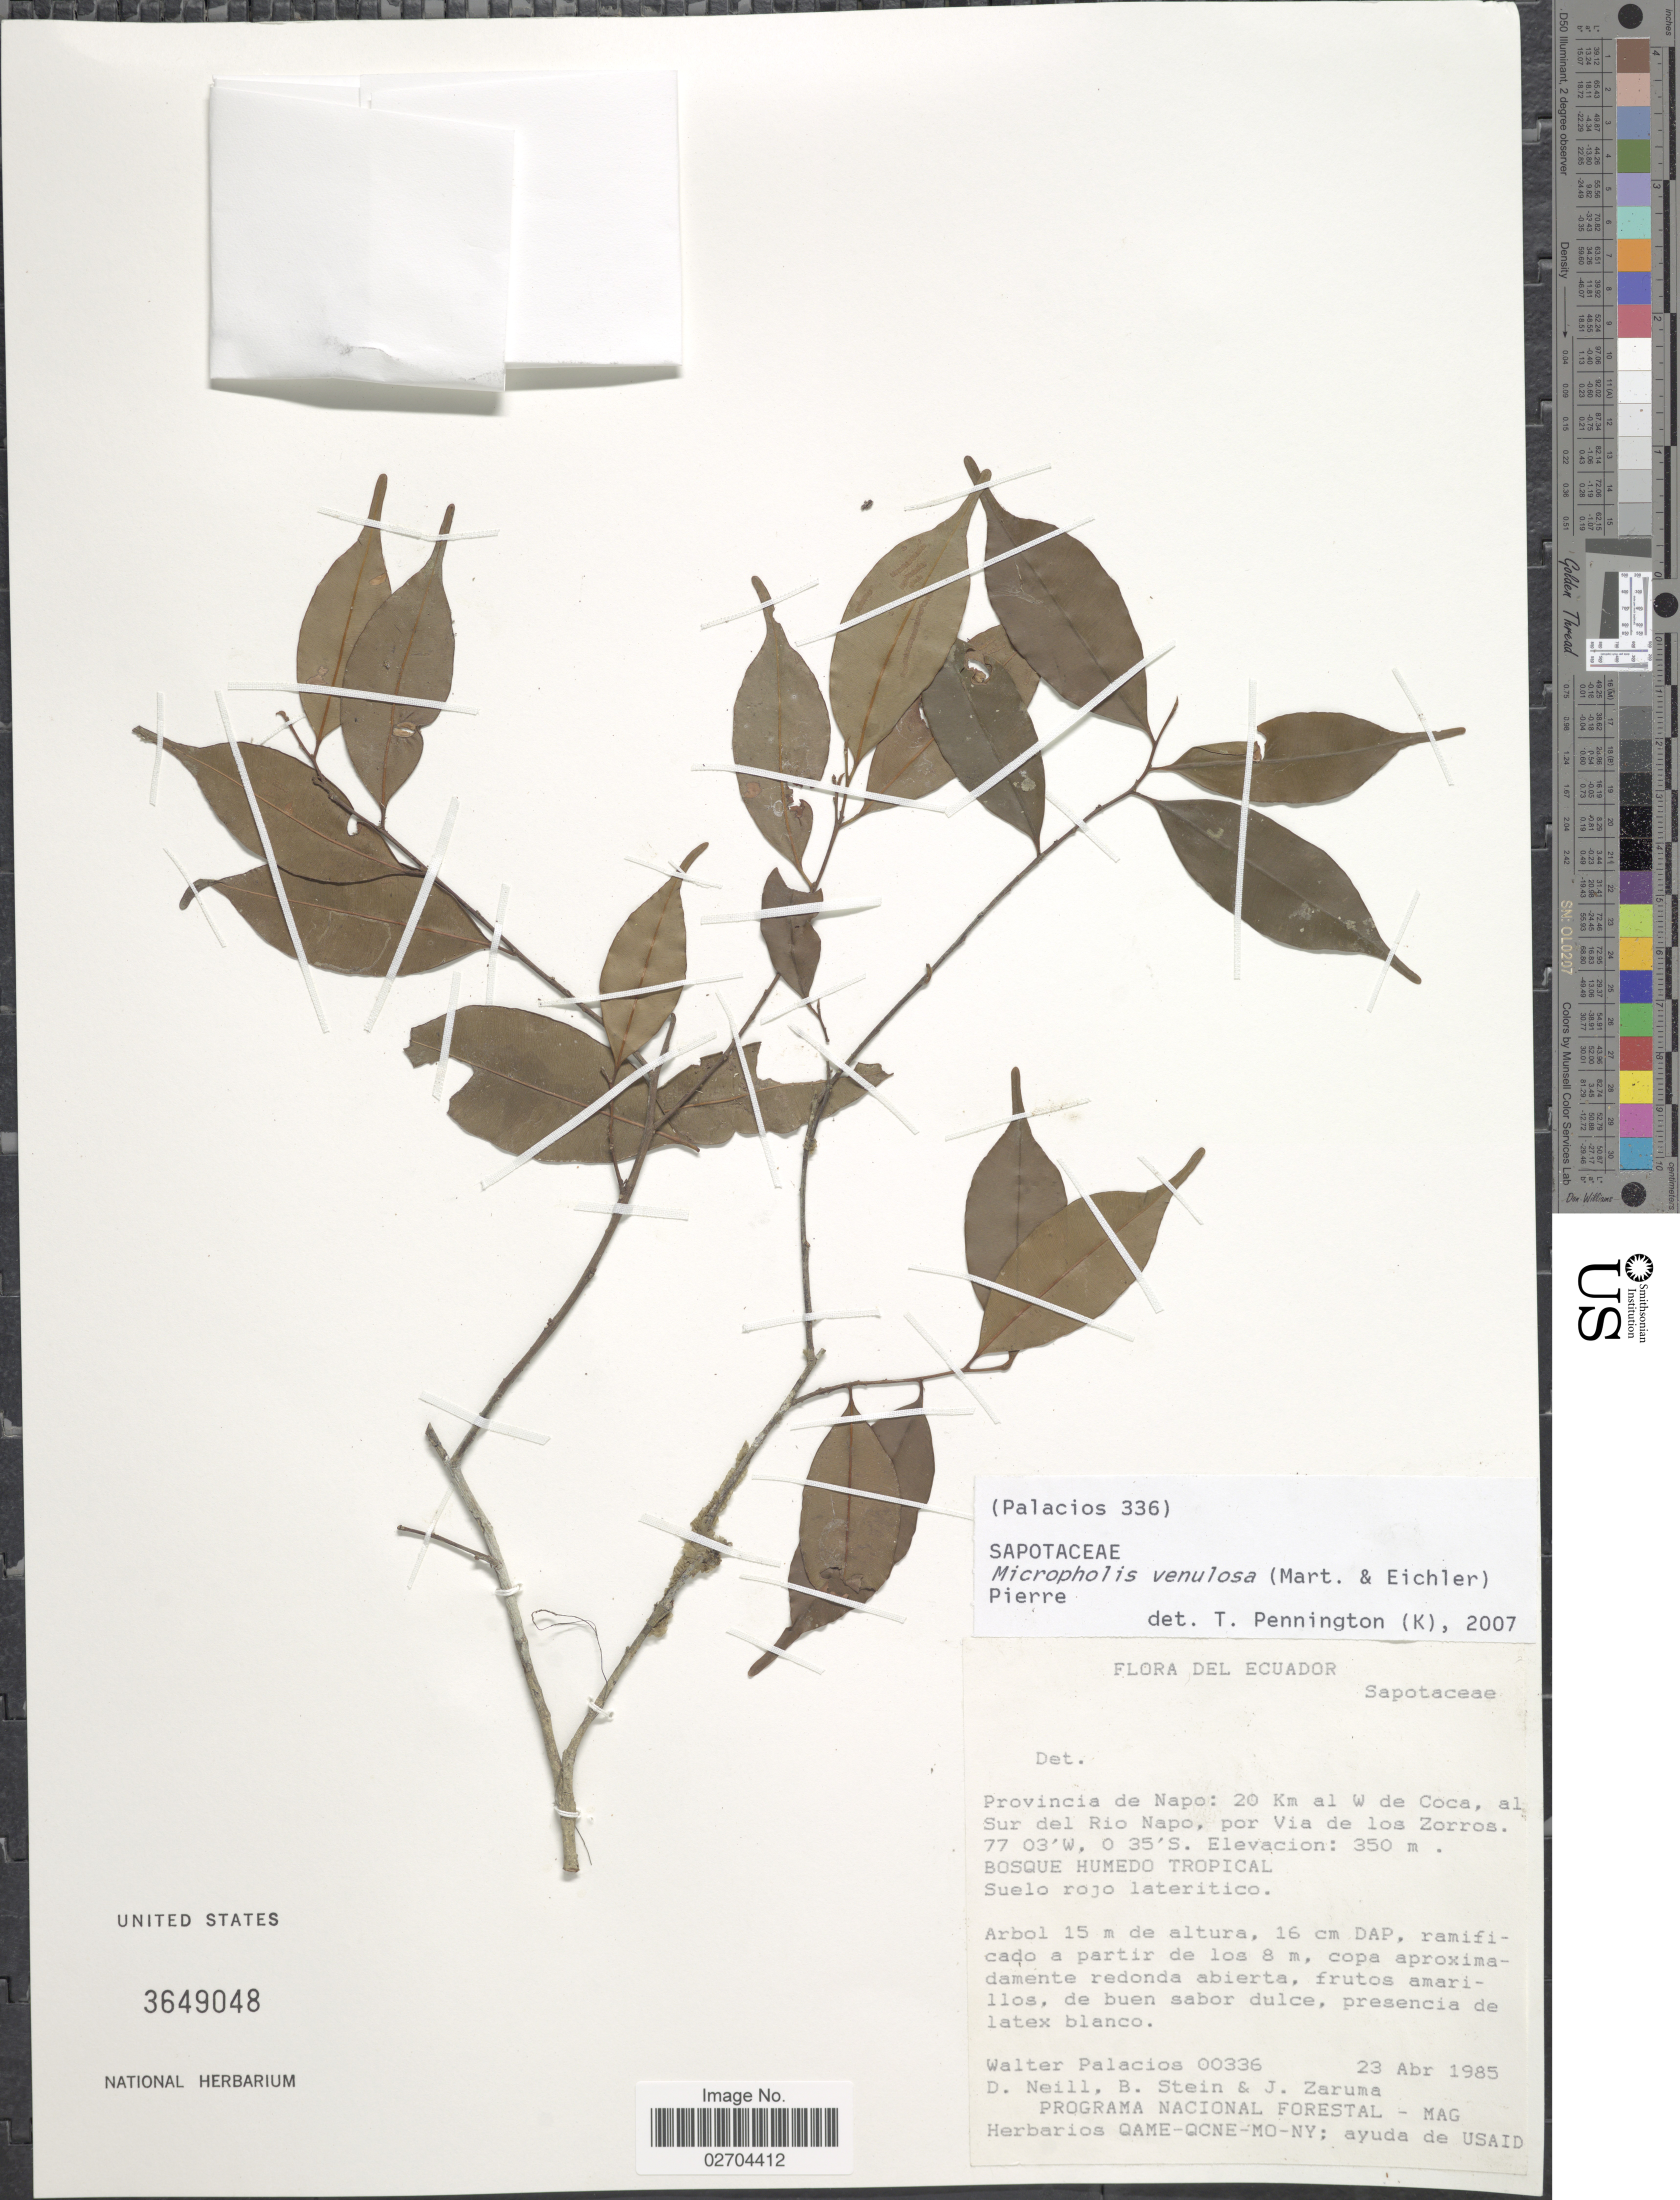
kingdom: Plantae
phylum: Tracheophyta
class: Magnoliopsida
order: Ericales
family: Sapotaceae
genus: Micropholis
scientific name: Micropholis venulosa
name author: (Mart. & Eichler) Pierre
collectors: W. Palacios, D. Neill, B. Feuerstein & J. Zaruma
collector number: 00336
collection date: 1985-04-23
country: Ecuador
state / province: Napo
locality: Provincia de Napo: 20 km al W de Coca, al Sur del Rio Napo, por Via de los Zorros.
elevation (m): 350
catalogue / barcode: US 3649048